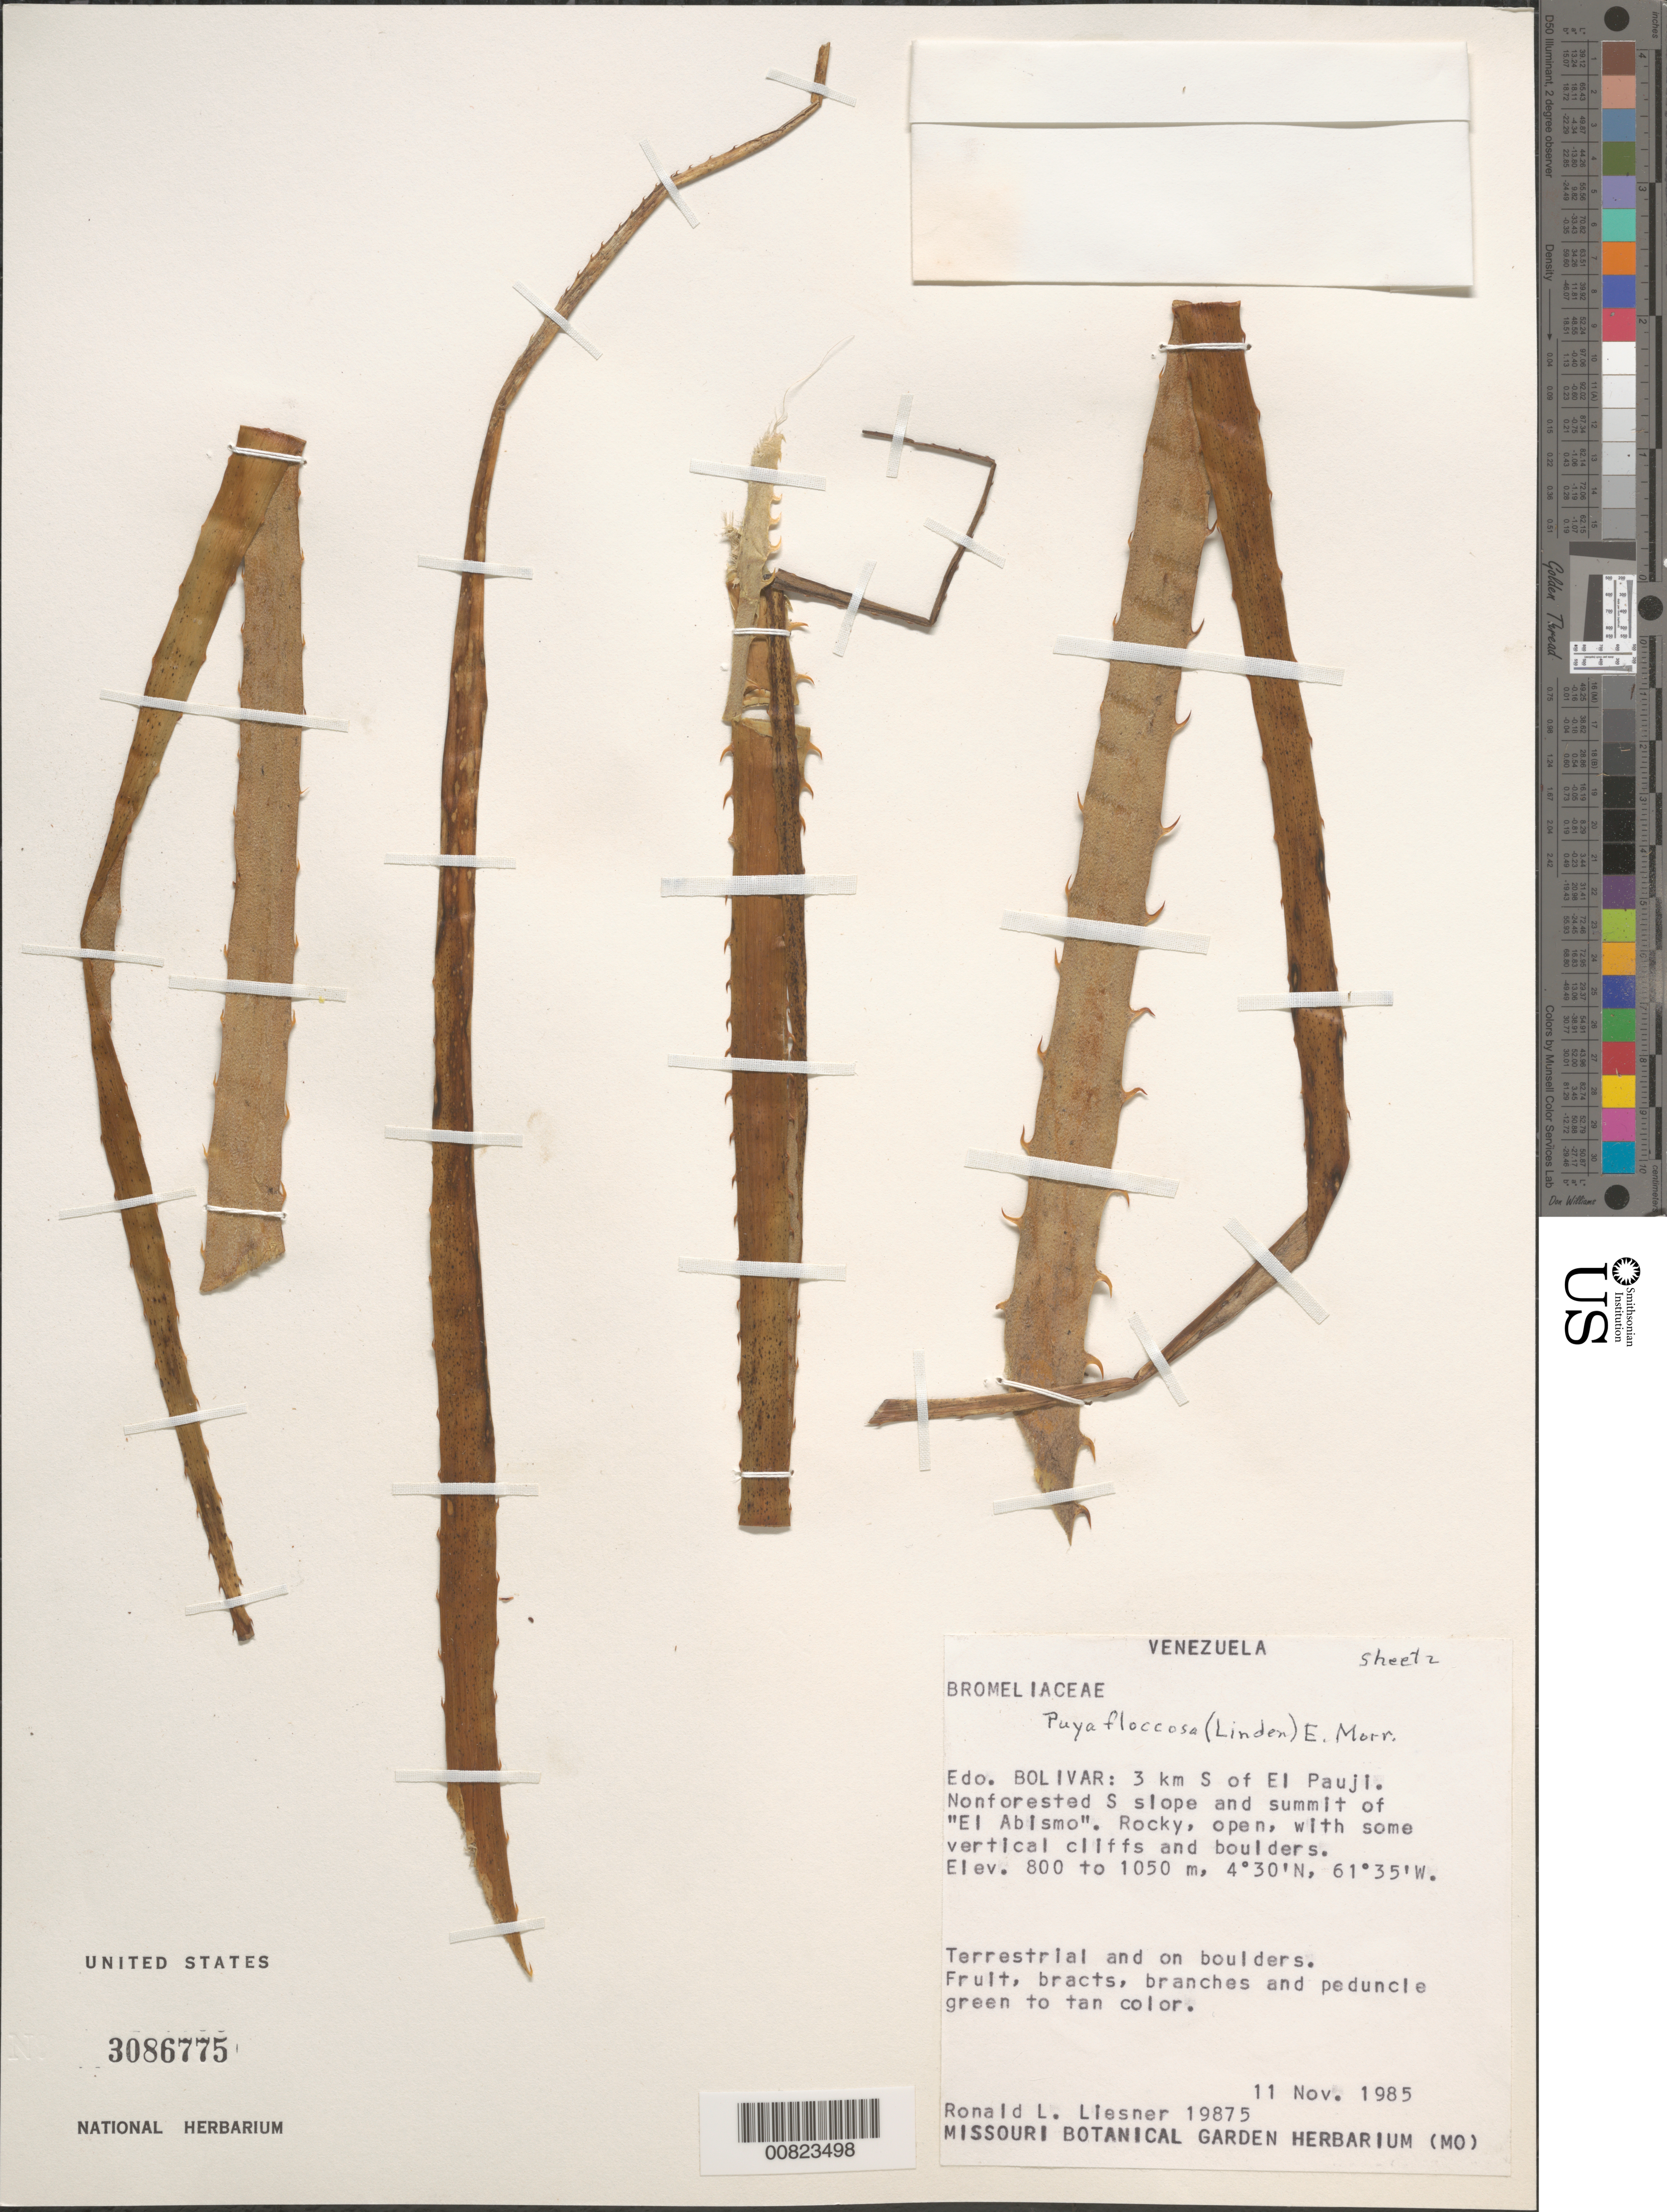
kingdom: Plantae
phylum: Tracheophyta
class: Liliopsida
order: Poales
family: Bromeliaceae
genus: Puya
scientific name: Puya floccosa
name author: (Linden) É. Morren ex Mez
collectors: R. L. Liesner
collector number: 19875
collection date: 1985-11-11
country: Venezuela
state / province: Bolivar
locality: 3 km S of El Pauji. Nonforested S slope and summit of "El Abismo".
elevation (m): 800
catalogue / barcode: US 3086775